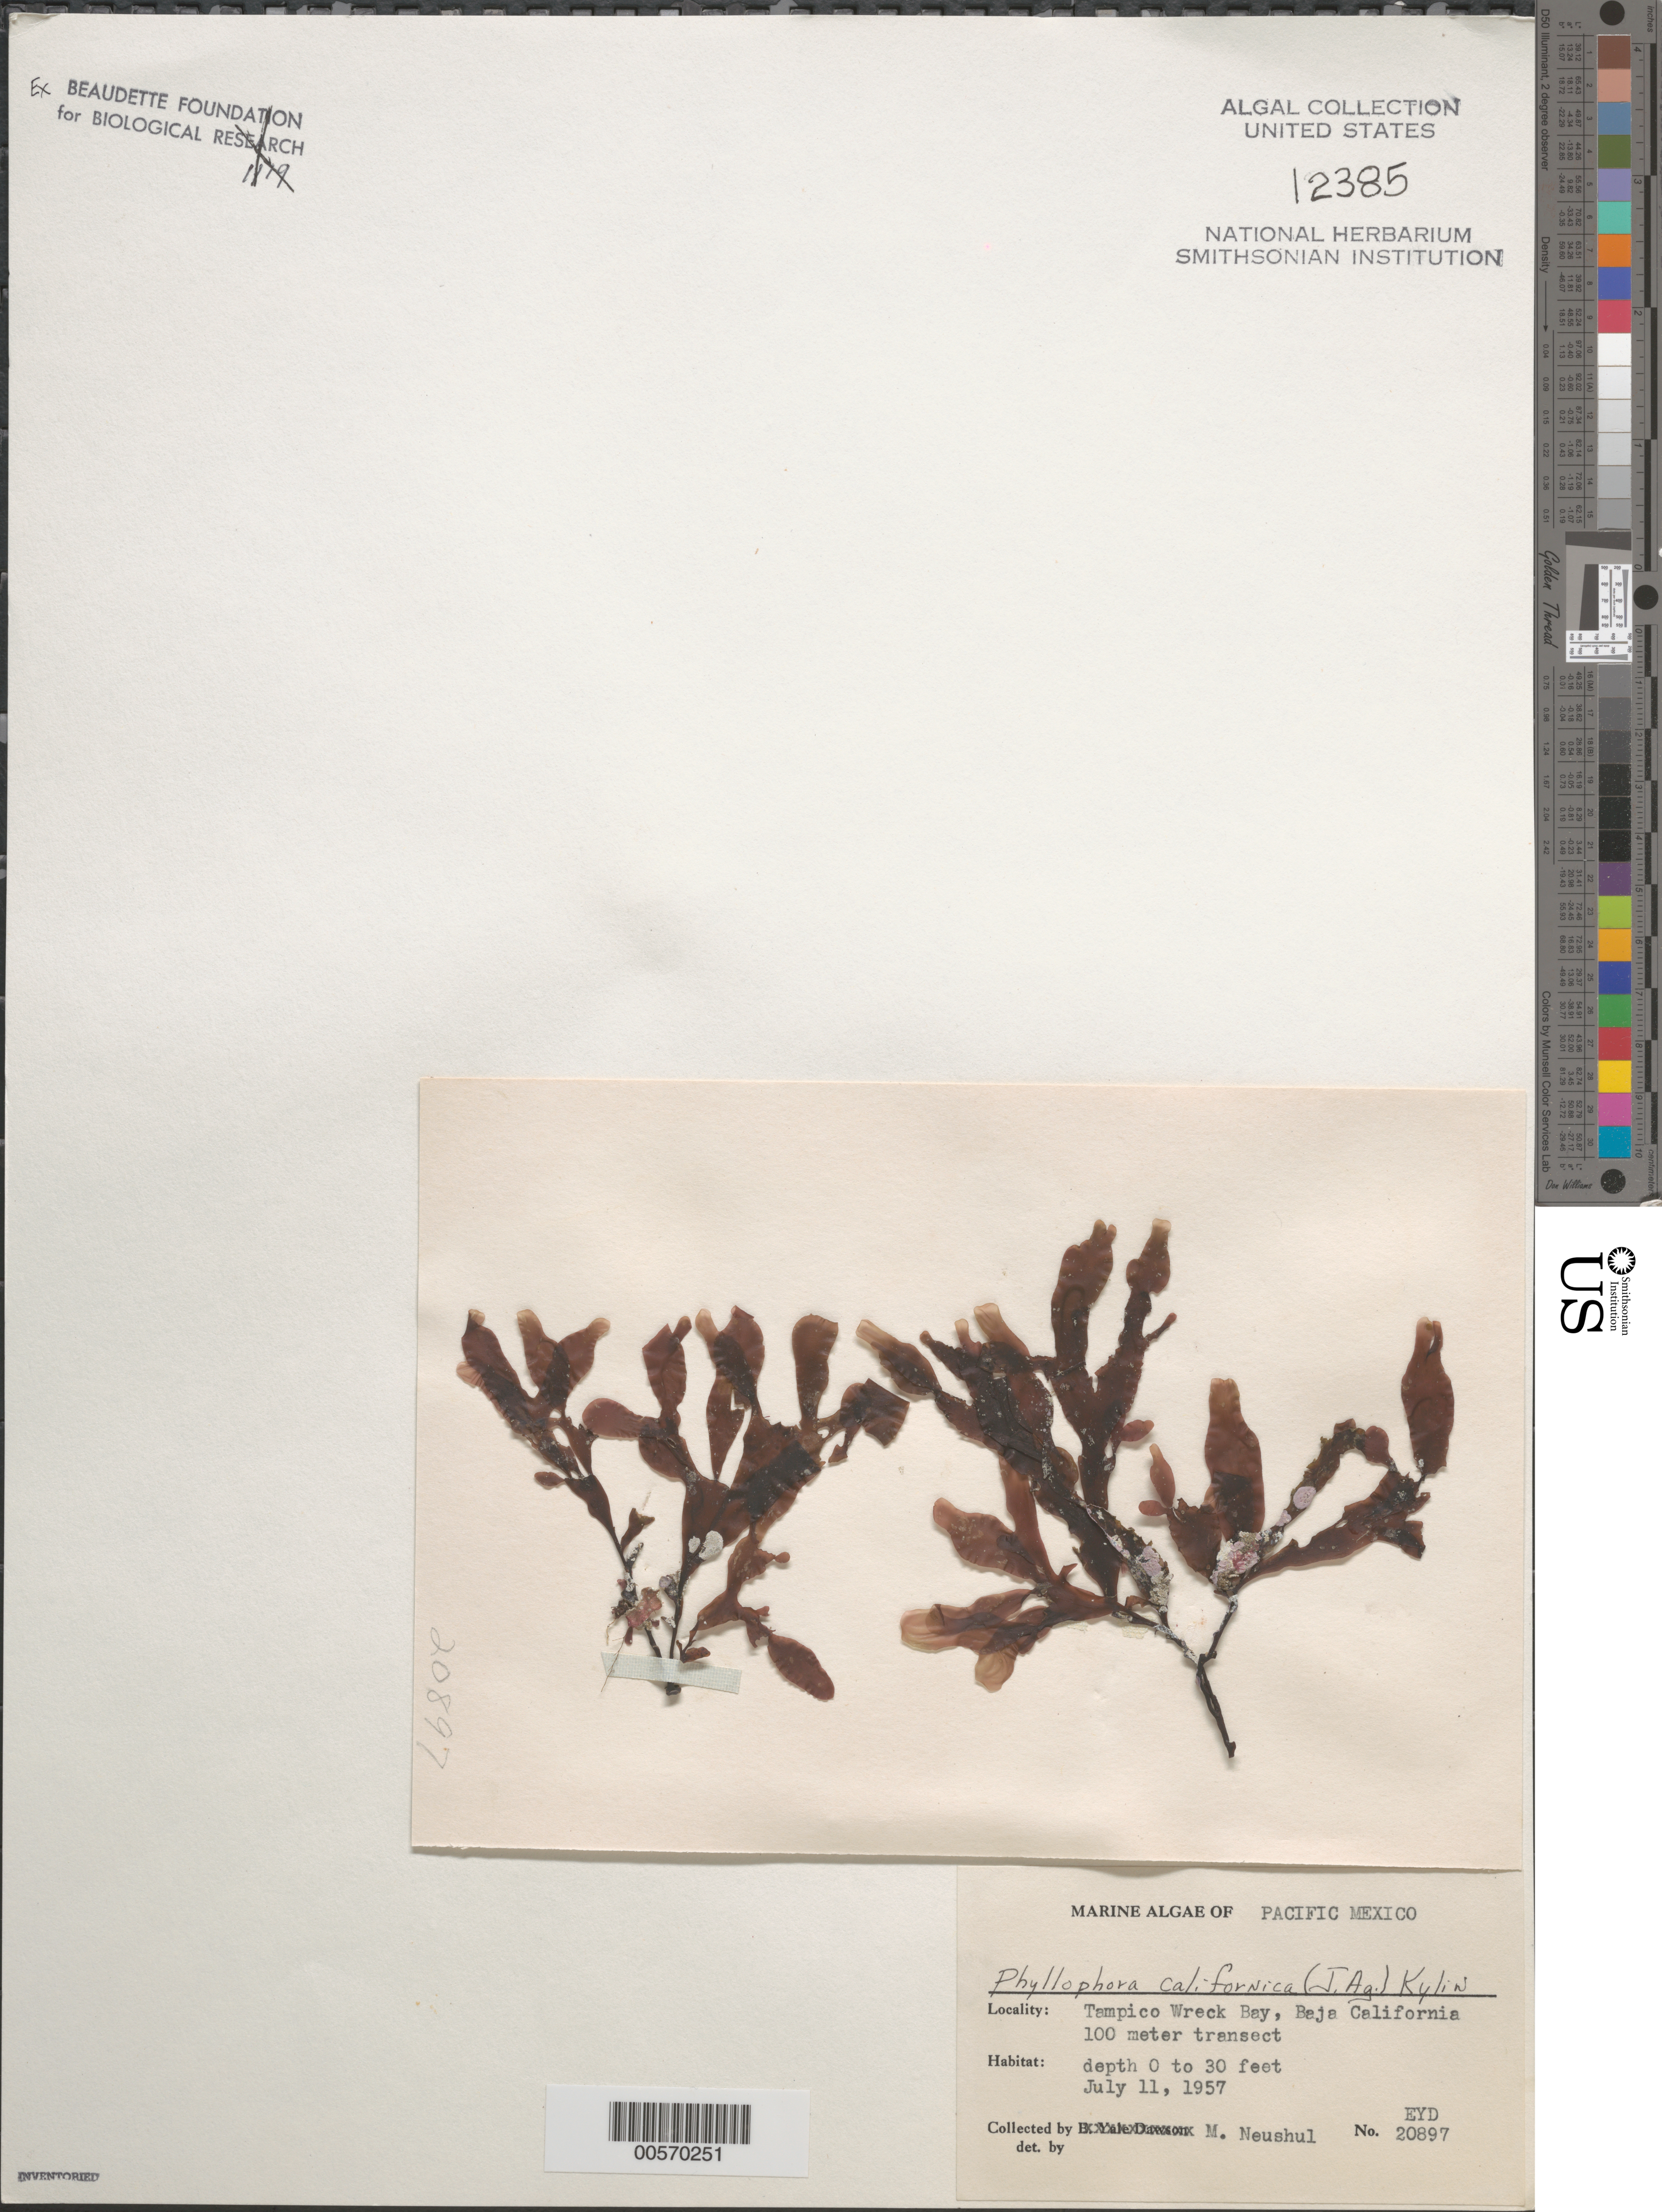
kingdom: Plantae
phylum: Rhodophyta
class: Florideophyceae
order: Gigartinales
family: Phyllophoraceae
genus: Ozophora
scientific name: Ozophora clevelandii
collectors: M. Neushul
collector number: EYD 20897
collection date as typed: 11 Jul 1957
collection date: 1957-07-11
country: Mexico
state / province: Baja California Norte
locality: Tampico Wreck Bay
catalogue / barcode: US 12385